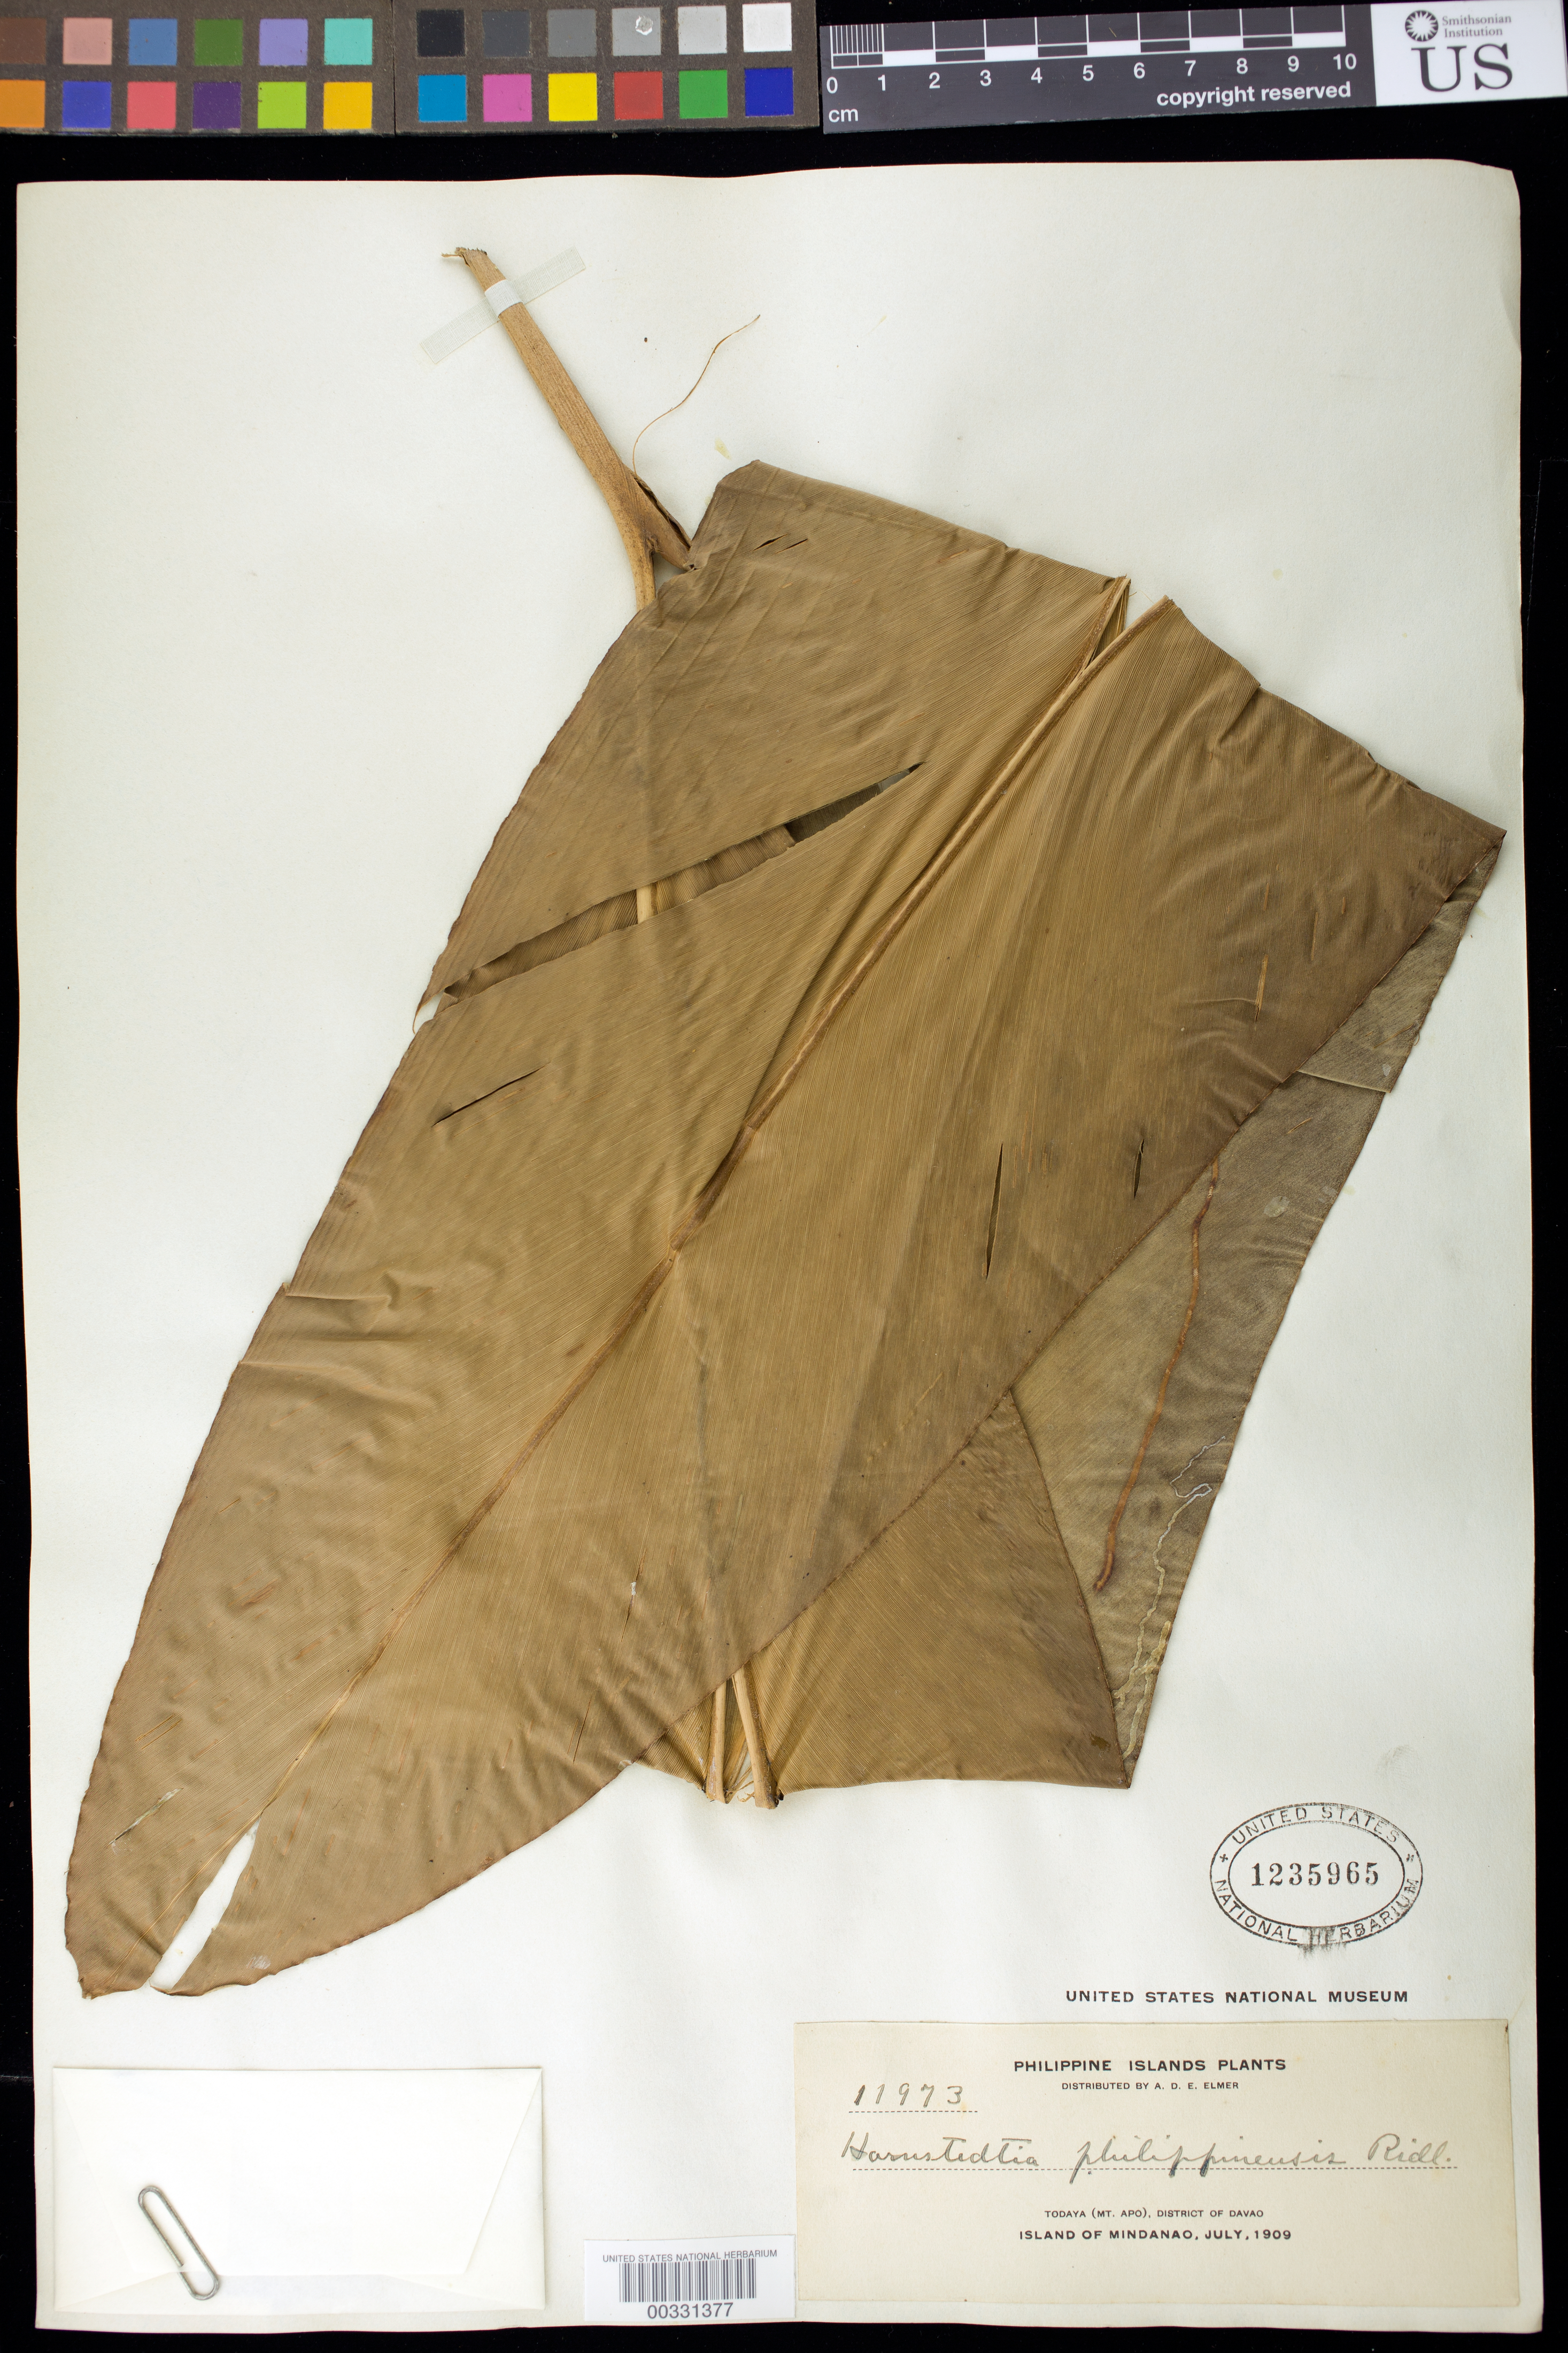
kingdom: Plantae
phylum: Tracheophyta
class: Liliopsida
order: Zingiberales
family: Zingiberaceae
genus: Etlingera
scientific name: Etlingera philippinensis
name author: (Ridl.) R.M. Sm.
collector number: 11973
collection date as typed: Jul 1909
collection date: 1909-07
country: Philippines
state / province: Davao / Soccsksargen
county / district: Cotabato del Norte / Davao del Sur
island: Mindanao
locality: Todaya (Mt. Apo), dist of Davao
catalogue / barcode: US 1235965